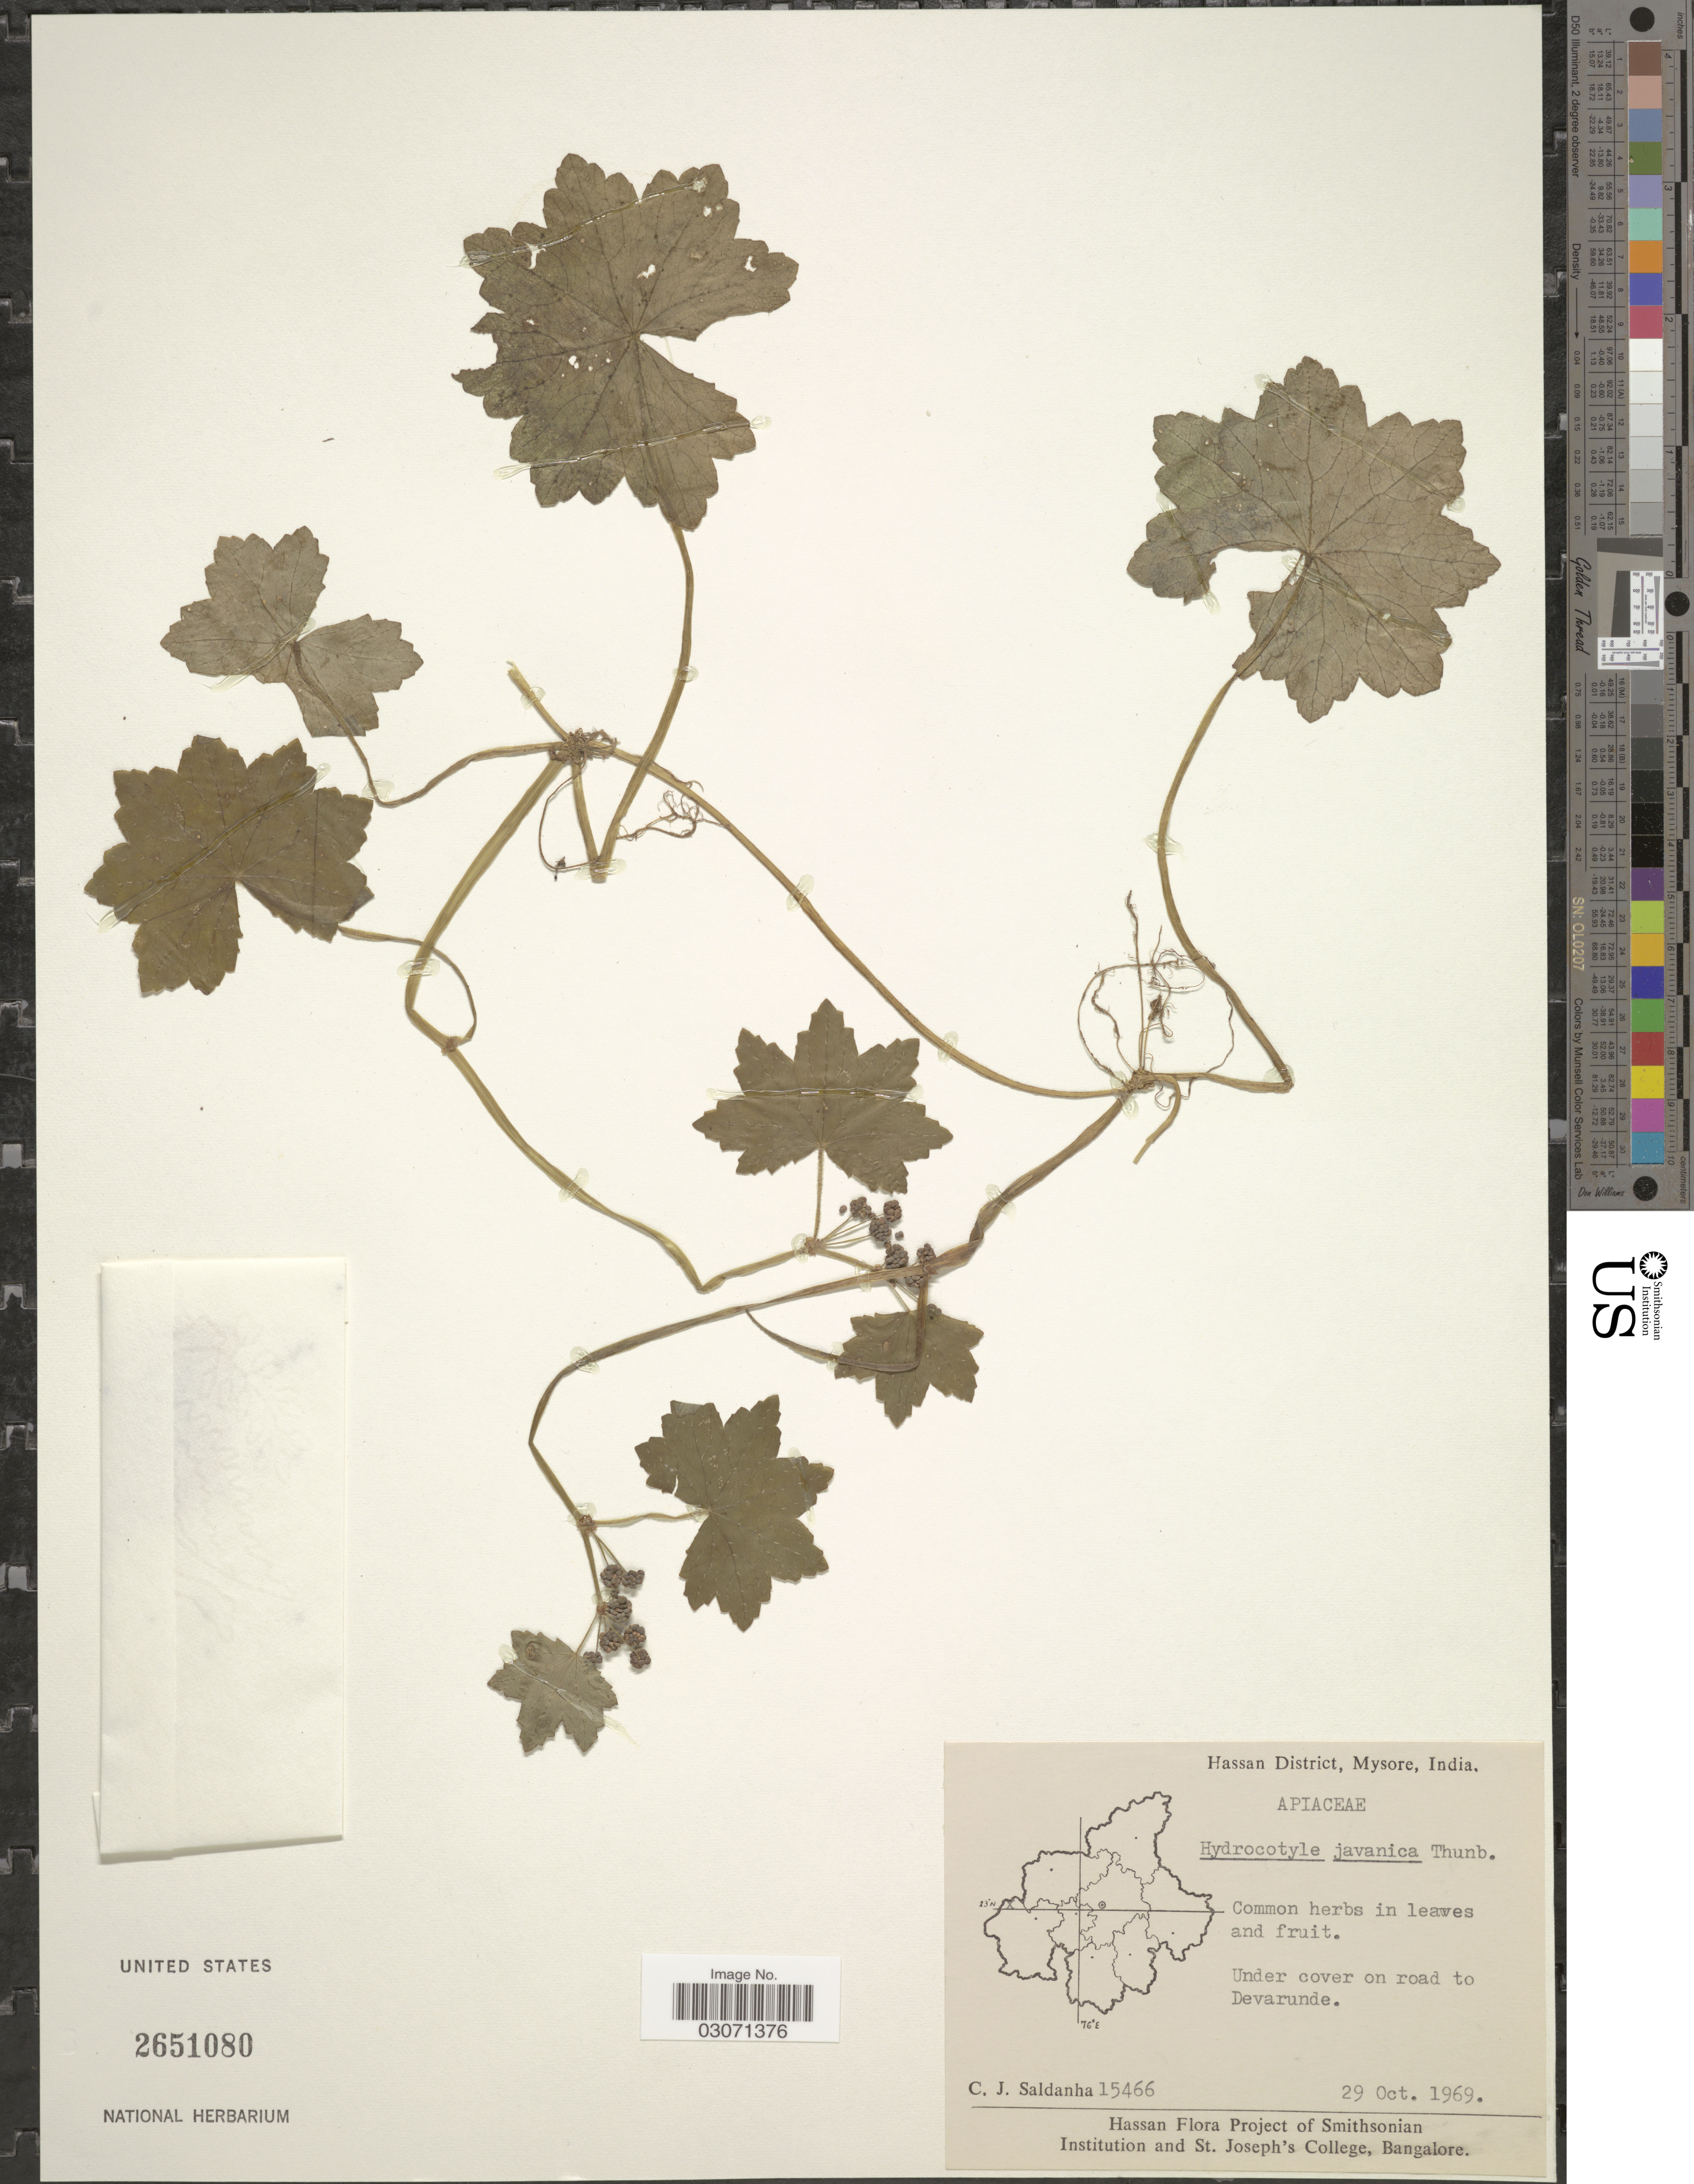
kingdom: Plantae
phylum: Tracheophyta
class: Magnoliopsida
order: Apiales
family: Araliaceae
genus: Hydrocotyle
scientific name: Hydrocotyle javanica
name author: Thunb.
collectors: C. J. Saldanha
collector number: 15466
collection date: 1969-10-29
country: India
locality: Hassan District, Mysore. Under cover on road to Devarunde.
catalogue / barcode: US 2651080